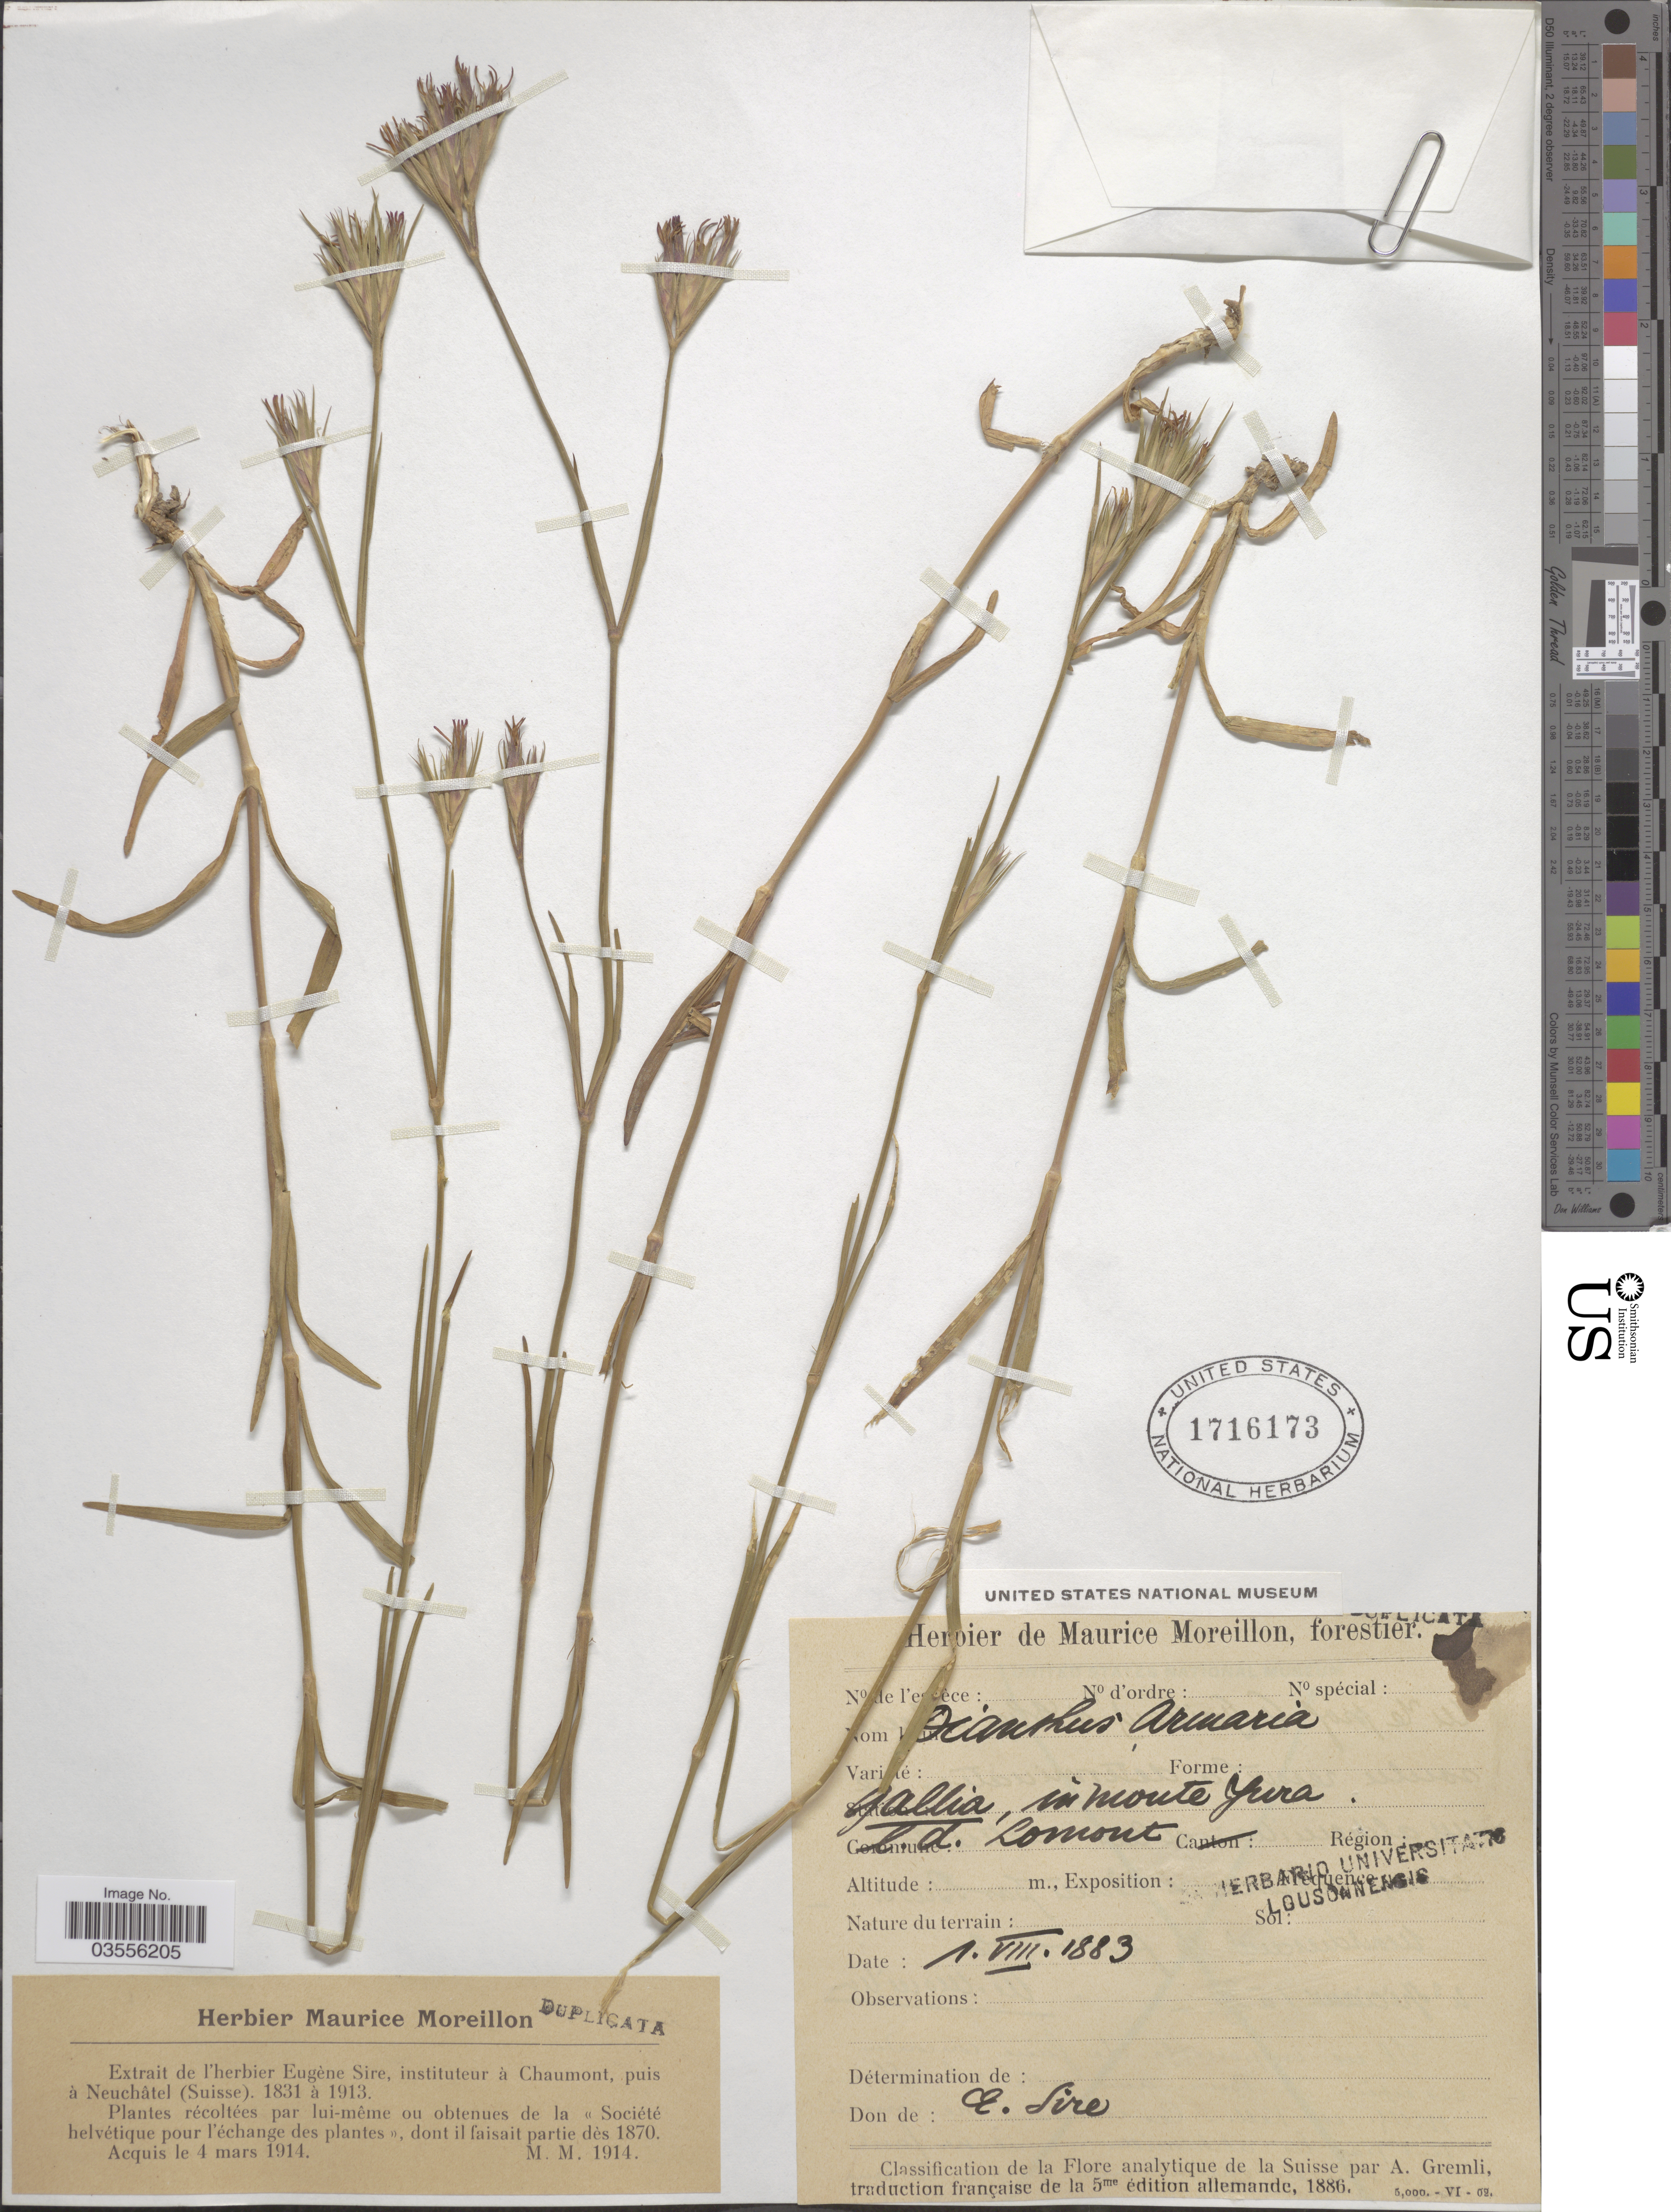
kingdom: Plantae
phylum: Tracheophyta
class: Magnoliopsida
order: Caryophyllales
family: Caryophyllaceae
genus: Dianthus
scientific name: Dianthus arenarius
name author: L.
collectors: M. Moreillon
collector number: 1914?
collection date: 1883-08-01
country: France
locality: Gallia, in monte Jura l. d. Lomont.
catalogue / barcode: US 1716173